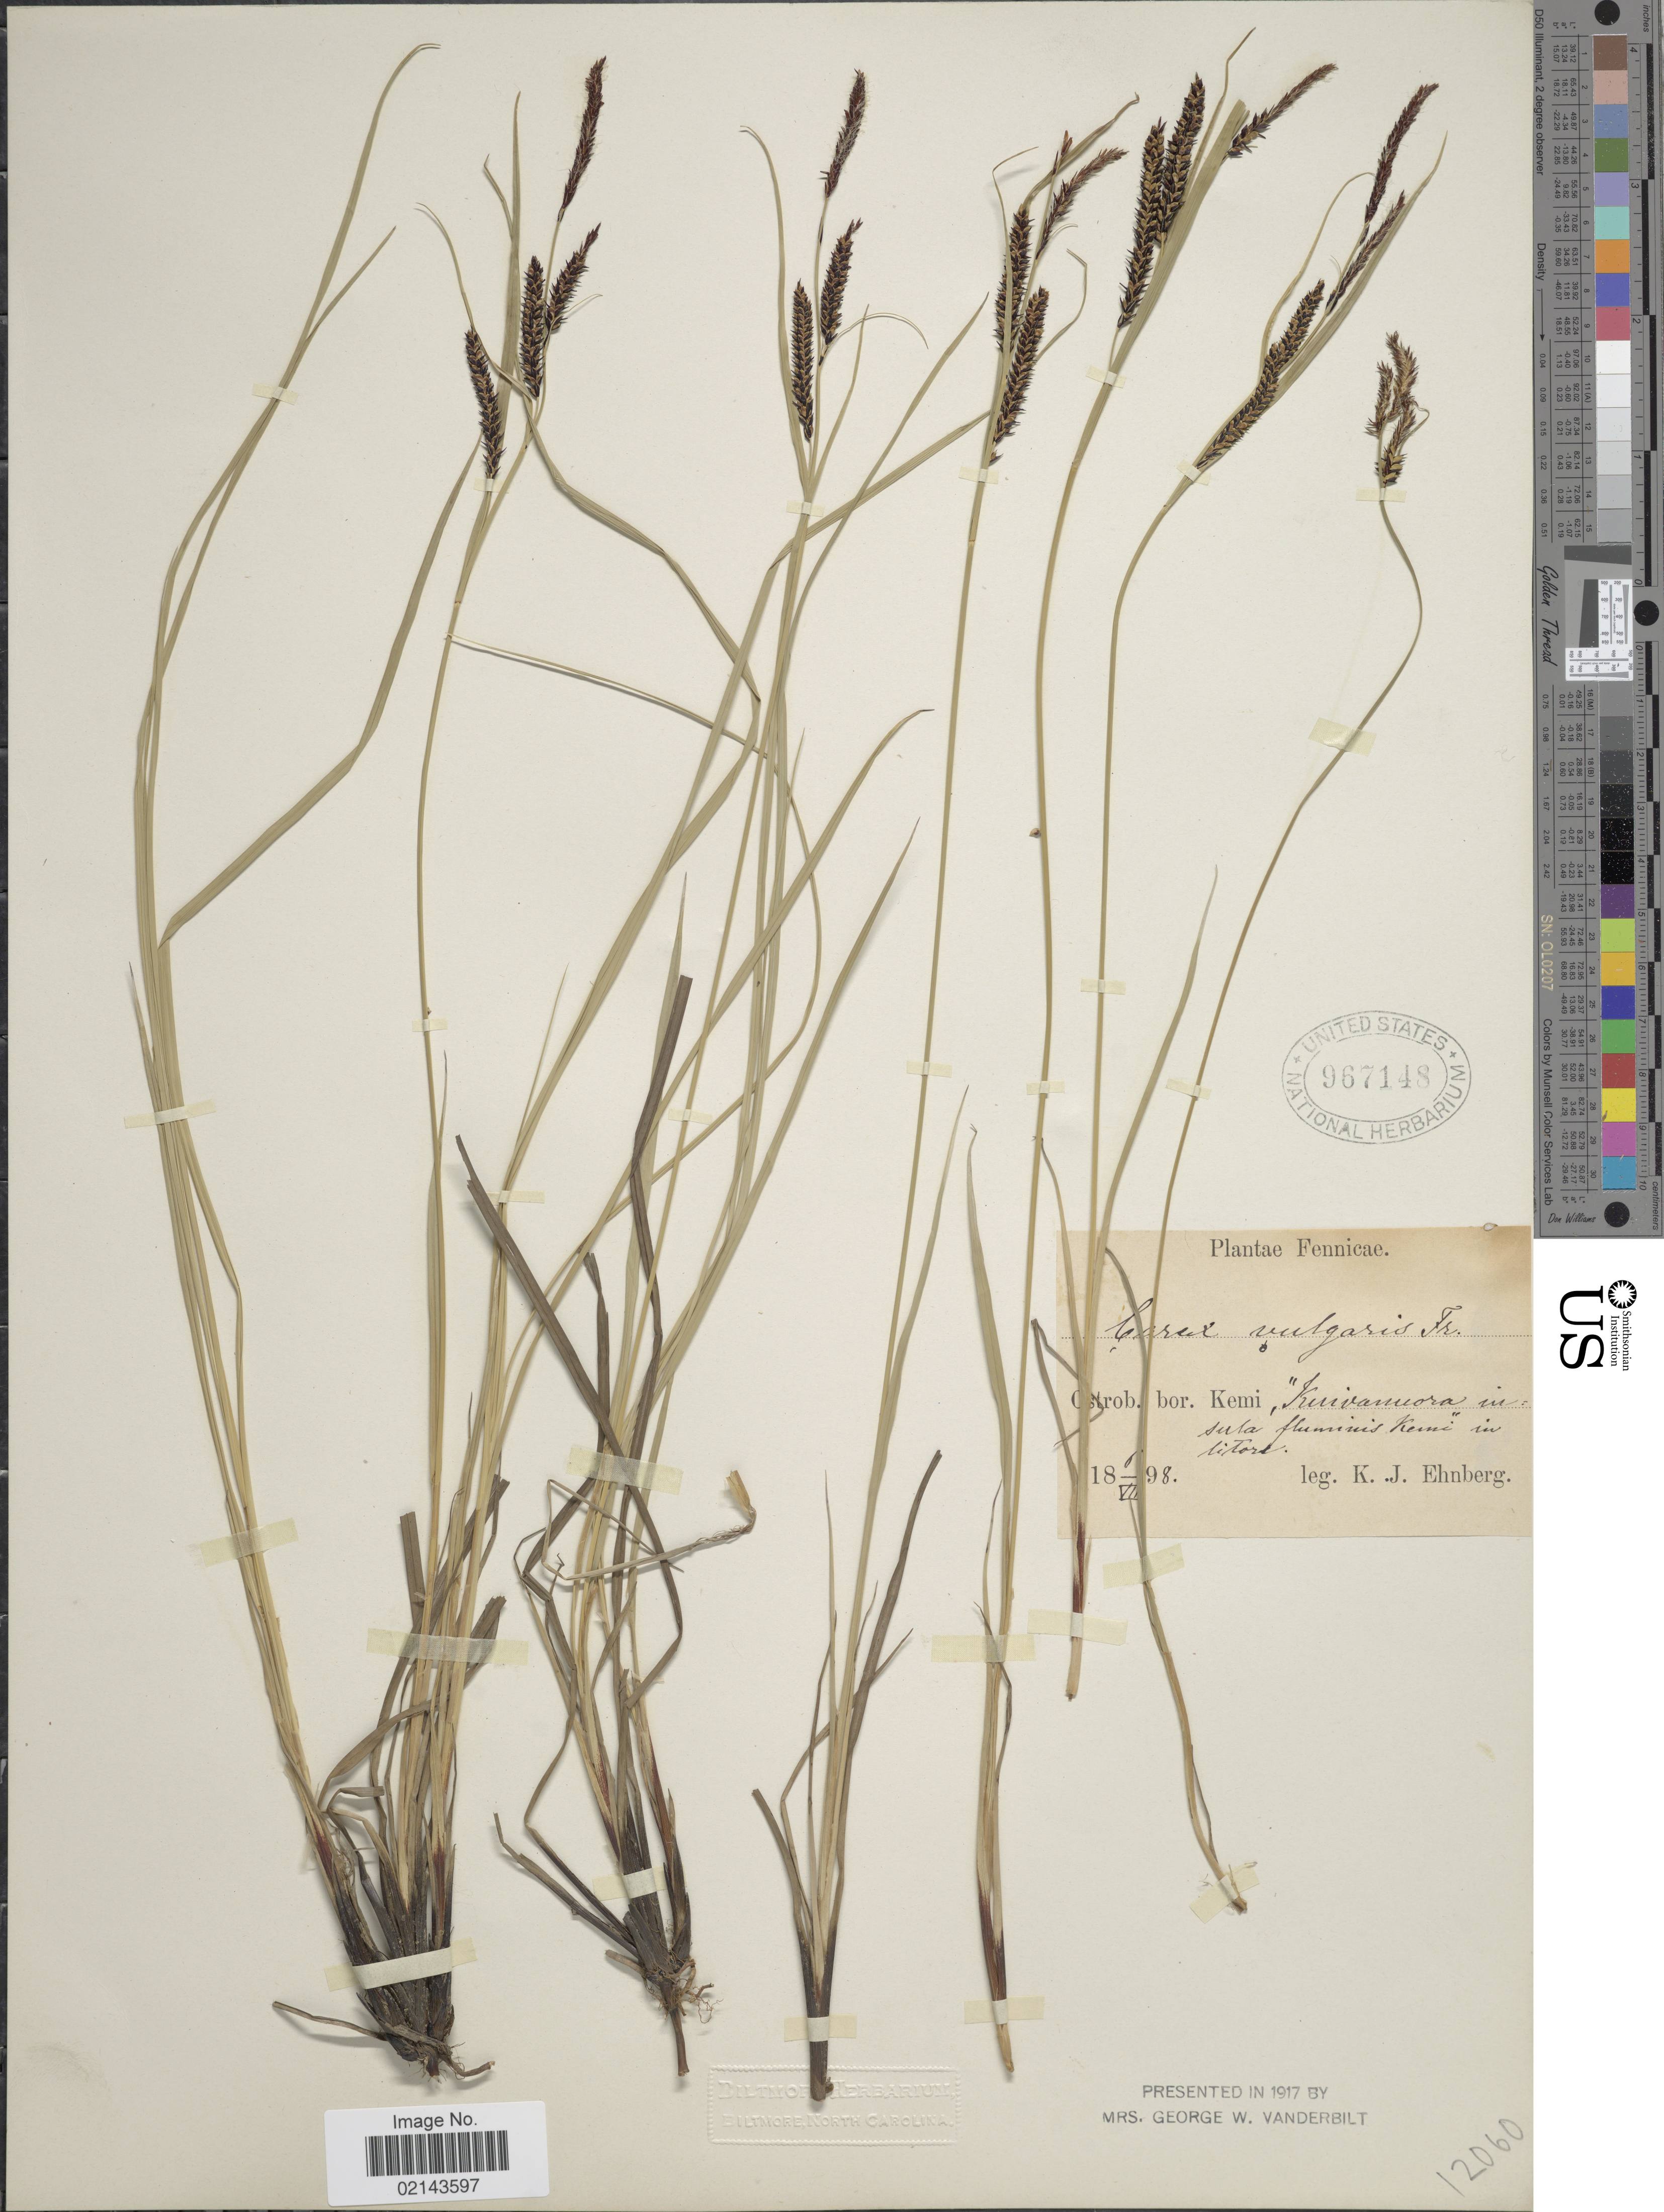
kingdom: Plantae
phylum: Tracheophyta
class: Liliopsida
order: Poales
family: Cyperaceae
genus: Carex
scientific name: Carex nigra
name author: (L.) Reichard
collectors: K. Ehnberg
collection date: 1898-07-08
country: Finland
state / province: Lappi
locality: Kuivanuoro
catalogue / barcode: US 967148